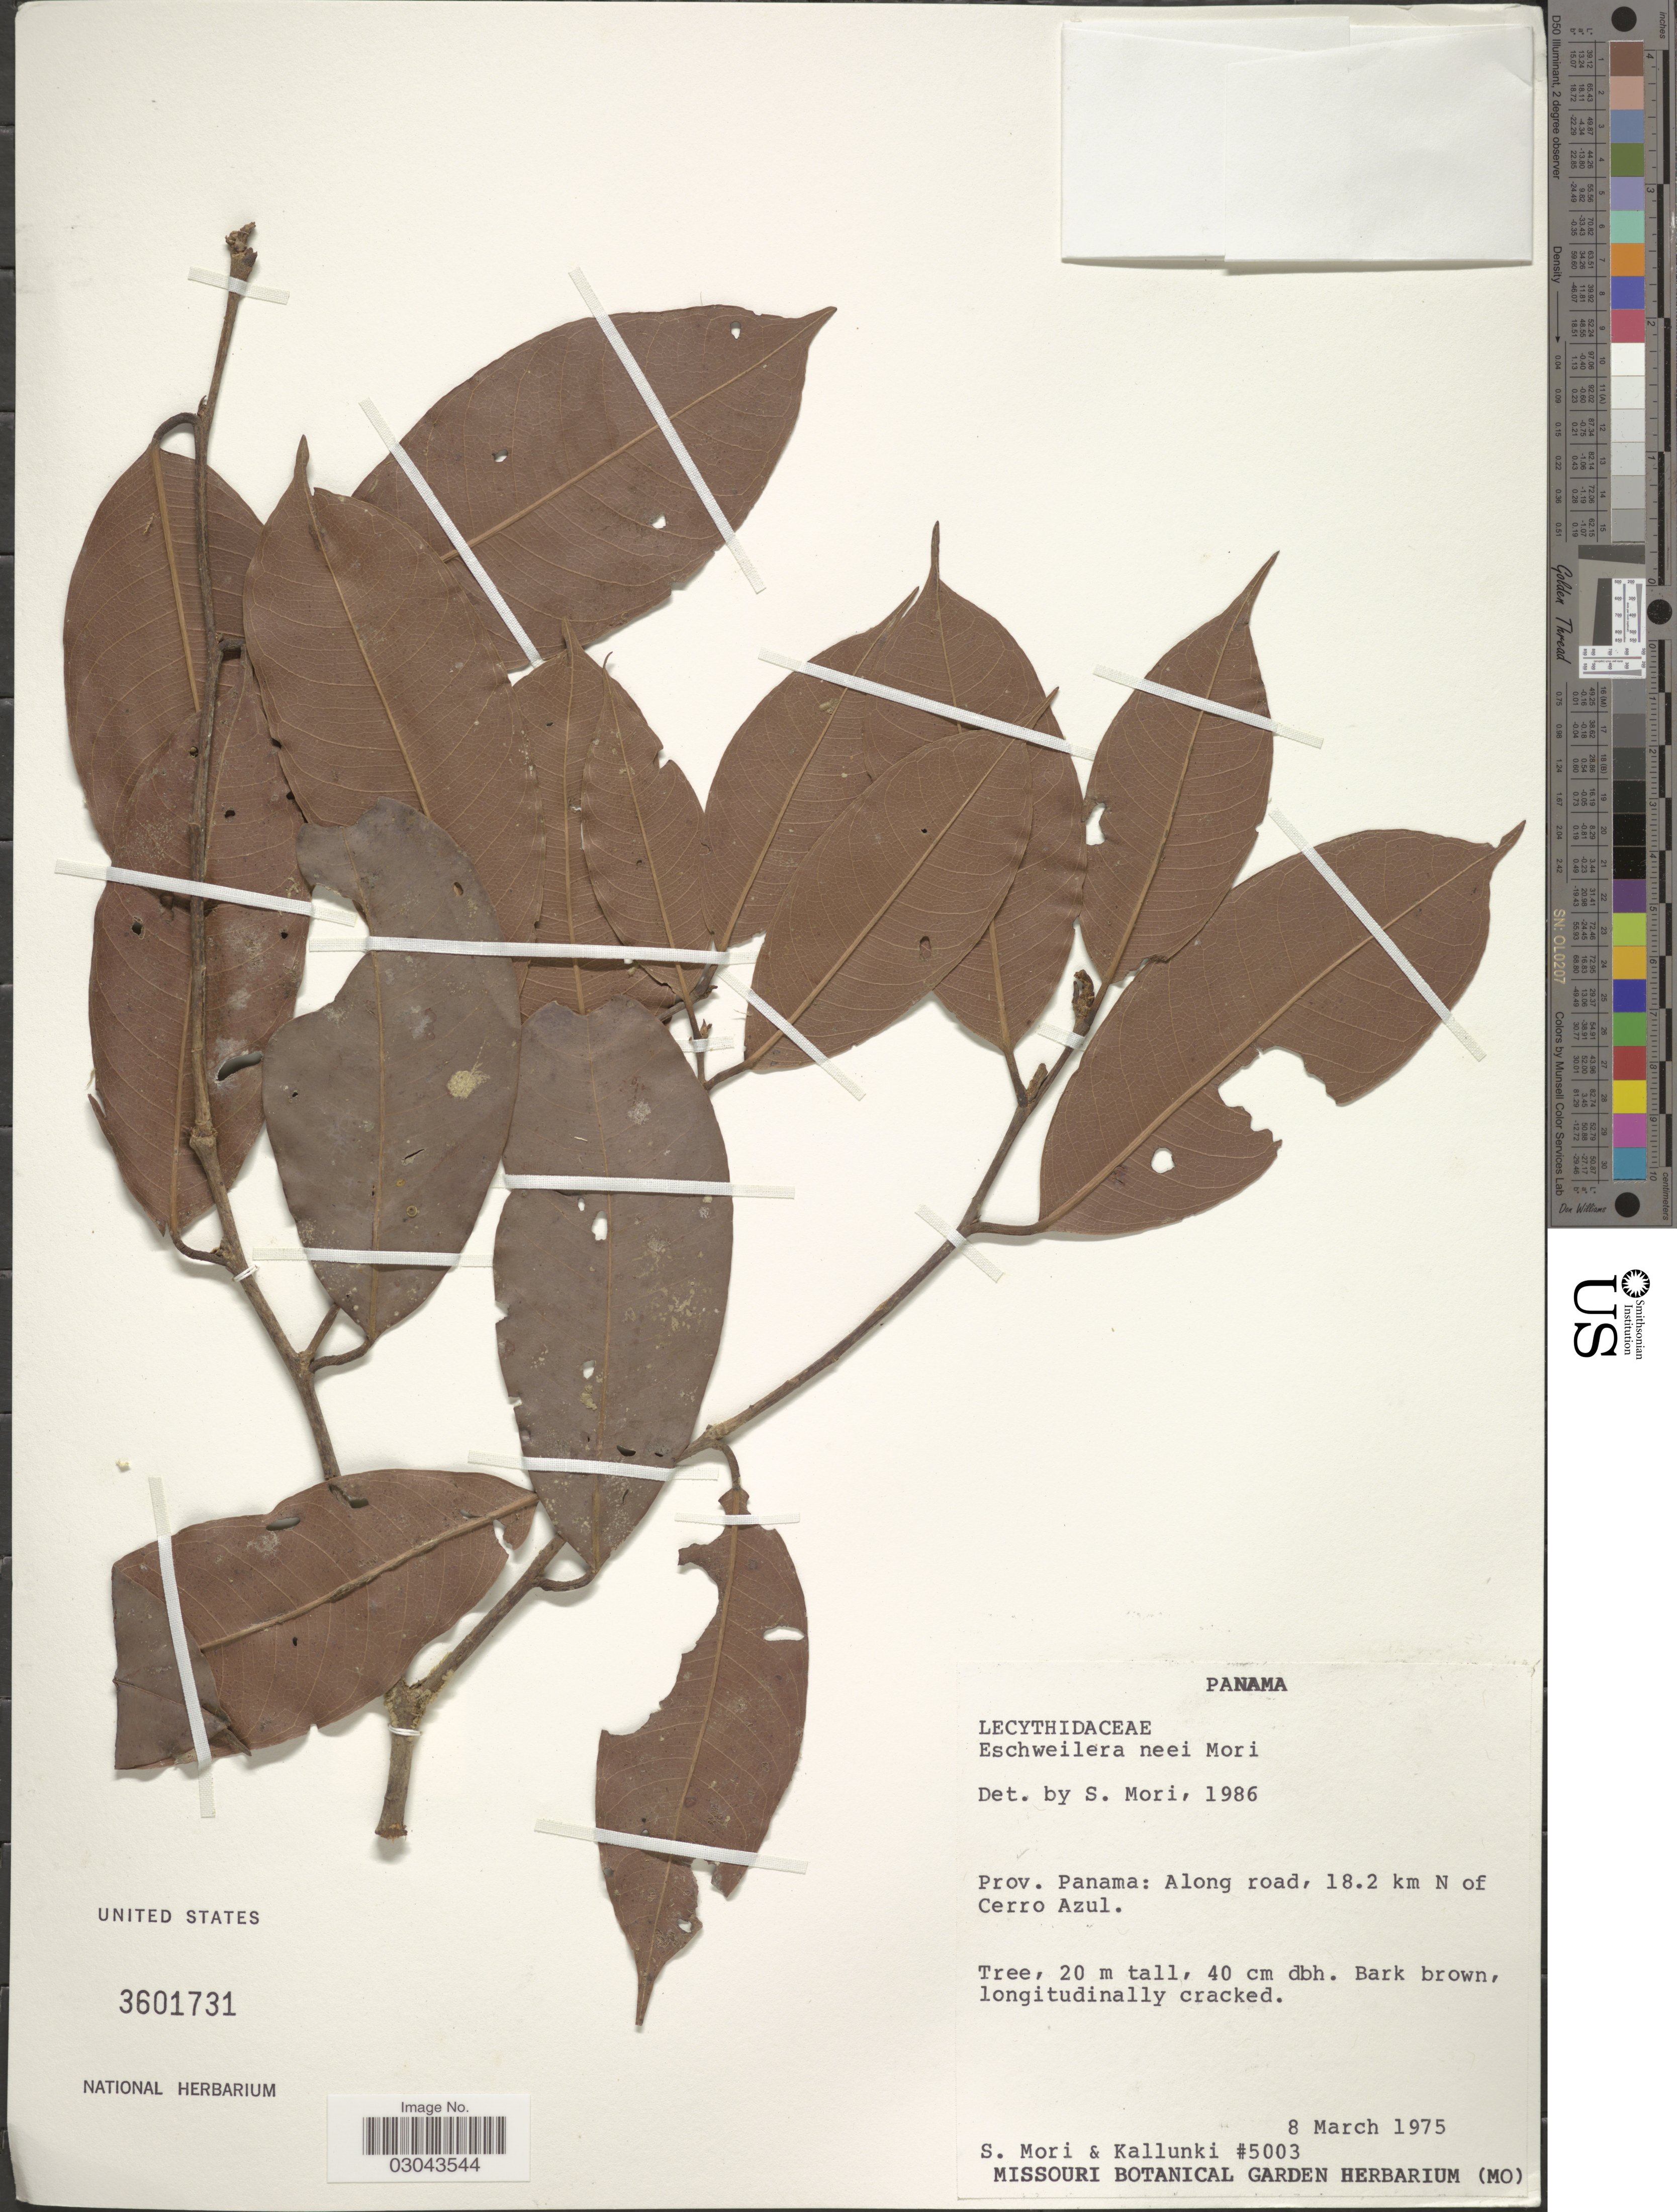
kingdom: Plantae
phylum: Tracheophyta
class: Magnoliopsida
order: Ericales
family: Lecythidaceae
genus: Eschweilera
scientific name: Eschweilera neei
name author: S.A. Mori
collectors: S. Mori & J. Kallunki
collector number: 5003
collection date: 1975-03-08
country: Panama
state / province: Panamá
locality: Along road, 18.2 km N of Cerro Azul.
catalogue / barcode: US 3601731